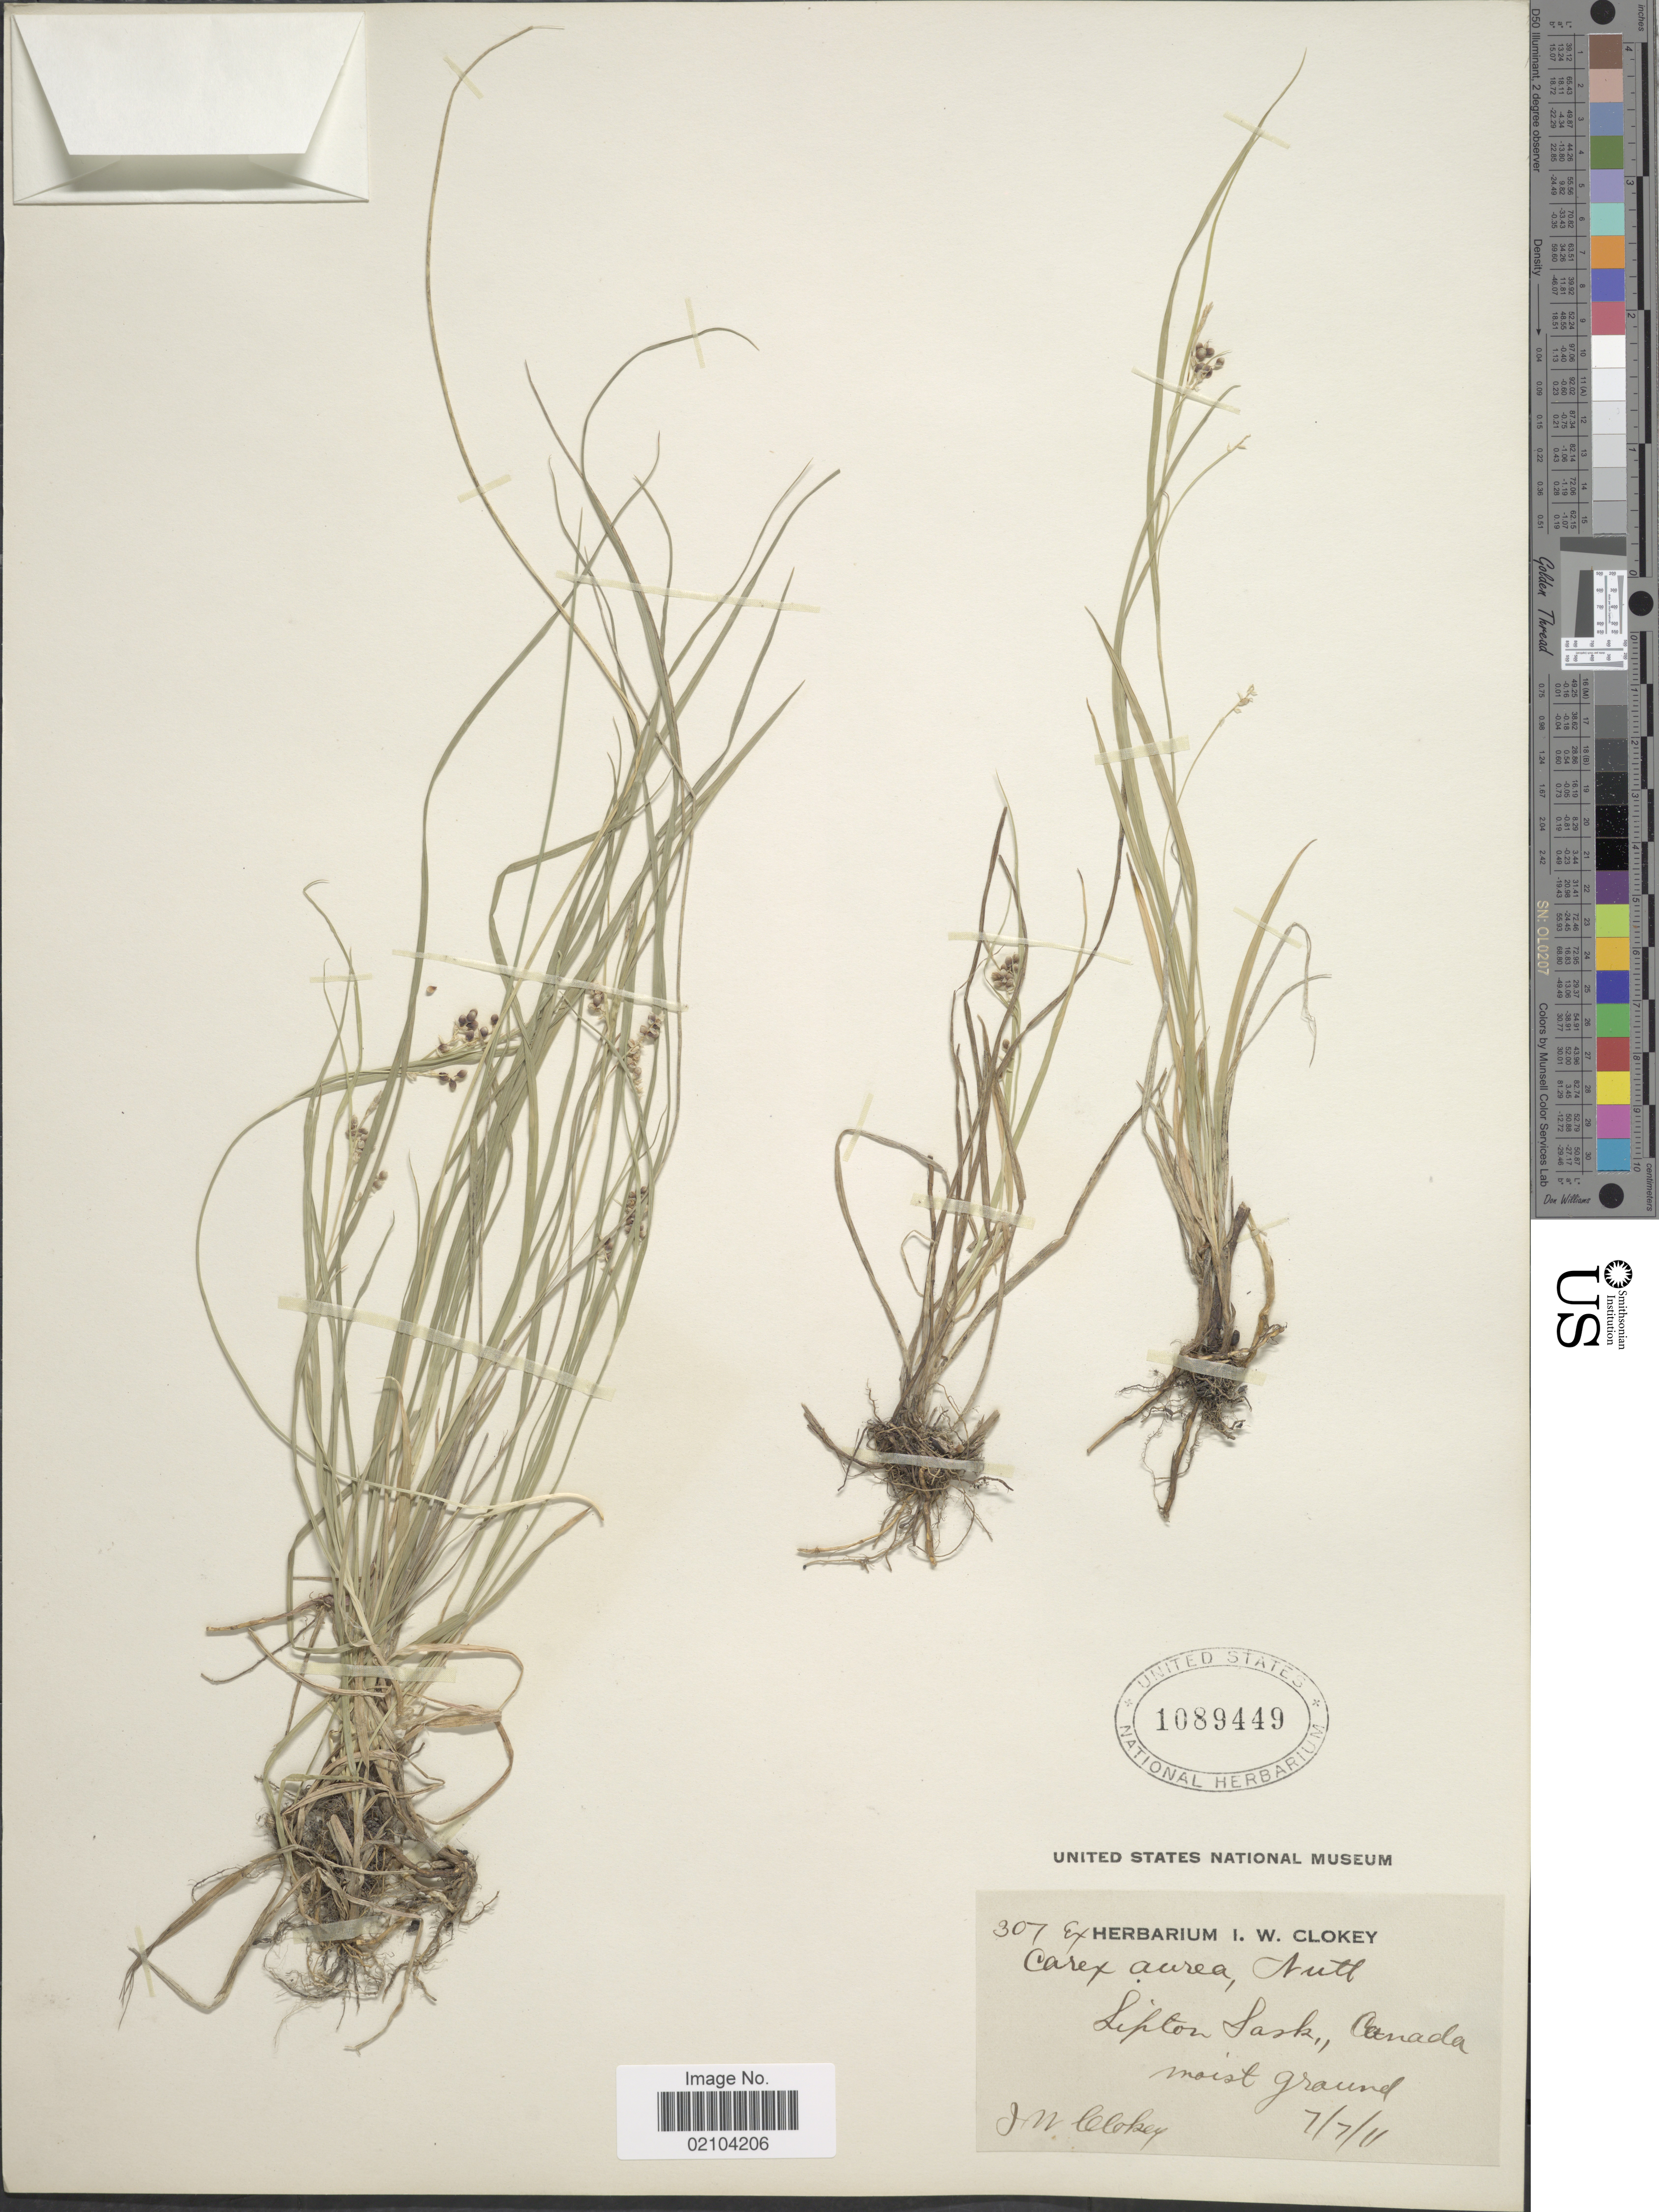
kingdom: Plantae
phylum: Tracheophyta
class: Liliopsida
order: Poales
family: Cyperaceae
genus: Carex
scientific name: Carex aurea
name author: Nutt.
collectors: I. W. Clokey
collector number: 307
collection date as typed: Transcribed d/m/y: 7/7/11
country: Canada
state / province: Saskatchewan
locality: Lipton Sask., Canada.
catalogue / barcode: US 108449